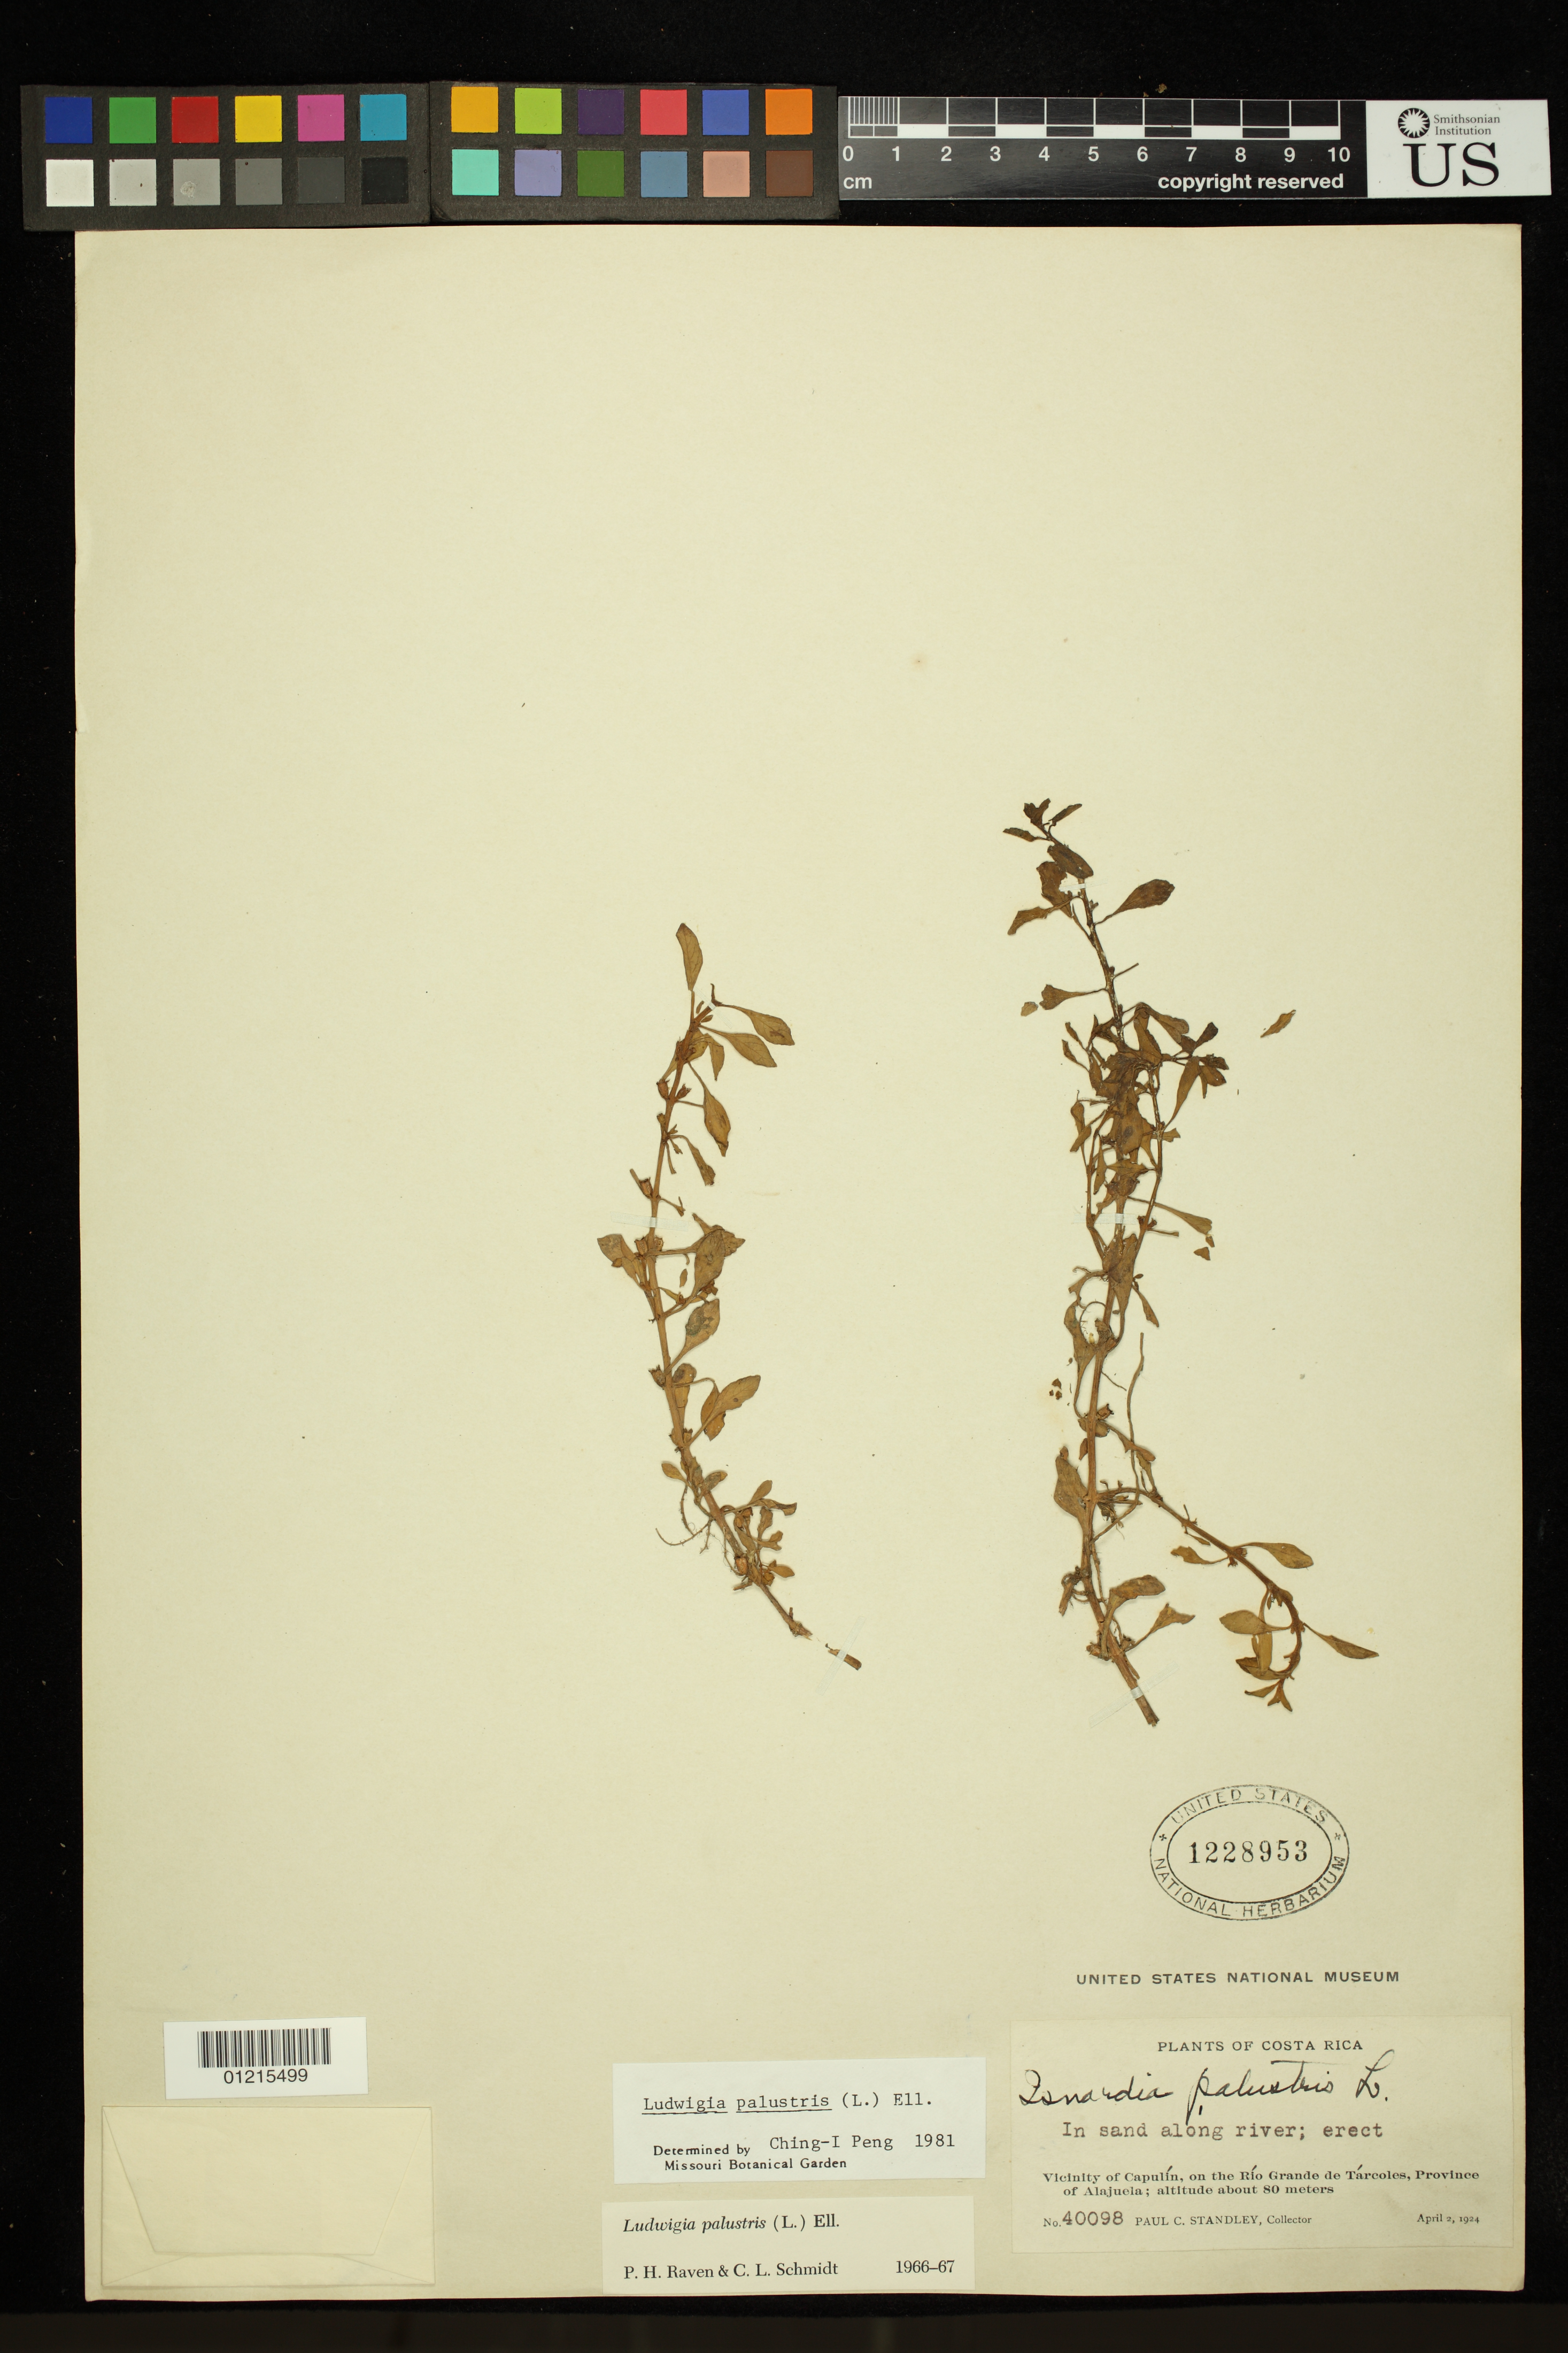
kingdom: Plantae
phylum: Tracheophyta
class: Magnoliopsida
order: Myrtales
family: Onagraceae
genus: Ludwigia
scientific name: Ludwigia palustris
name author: (L.) Elliott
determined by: Peng, Ching-I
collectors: P. C. Standley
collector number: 40098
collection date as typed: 2 Apr 1924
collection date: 1924-04-02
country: Costa Rica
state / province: Alajuela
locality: Vicinity of Capulín, on the Río Grande de Tárcoles.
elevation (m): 80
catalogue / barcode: US 1228953